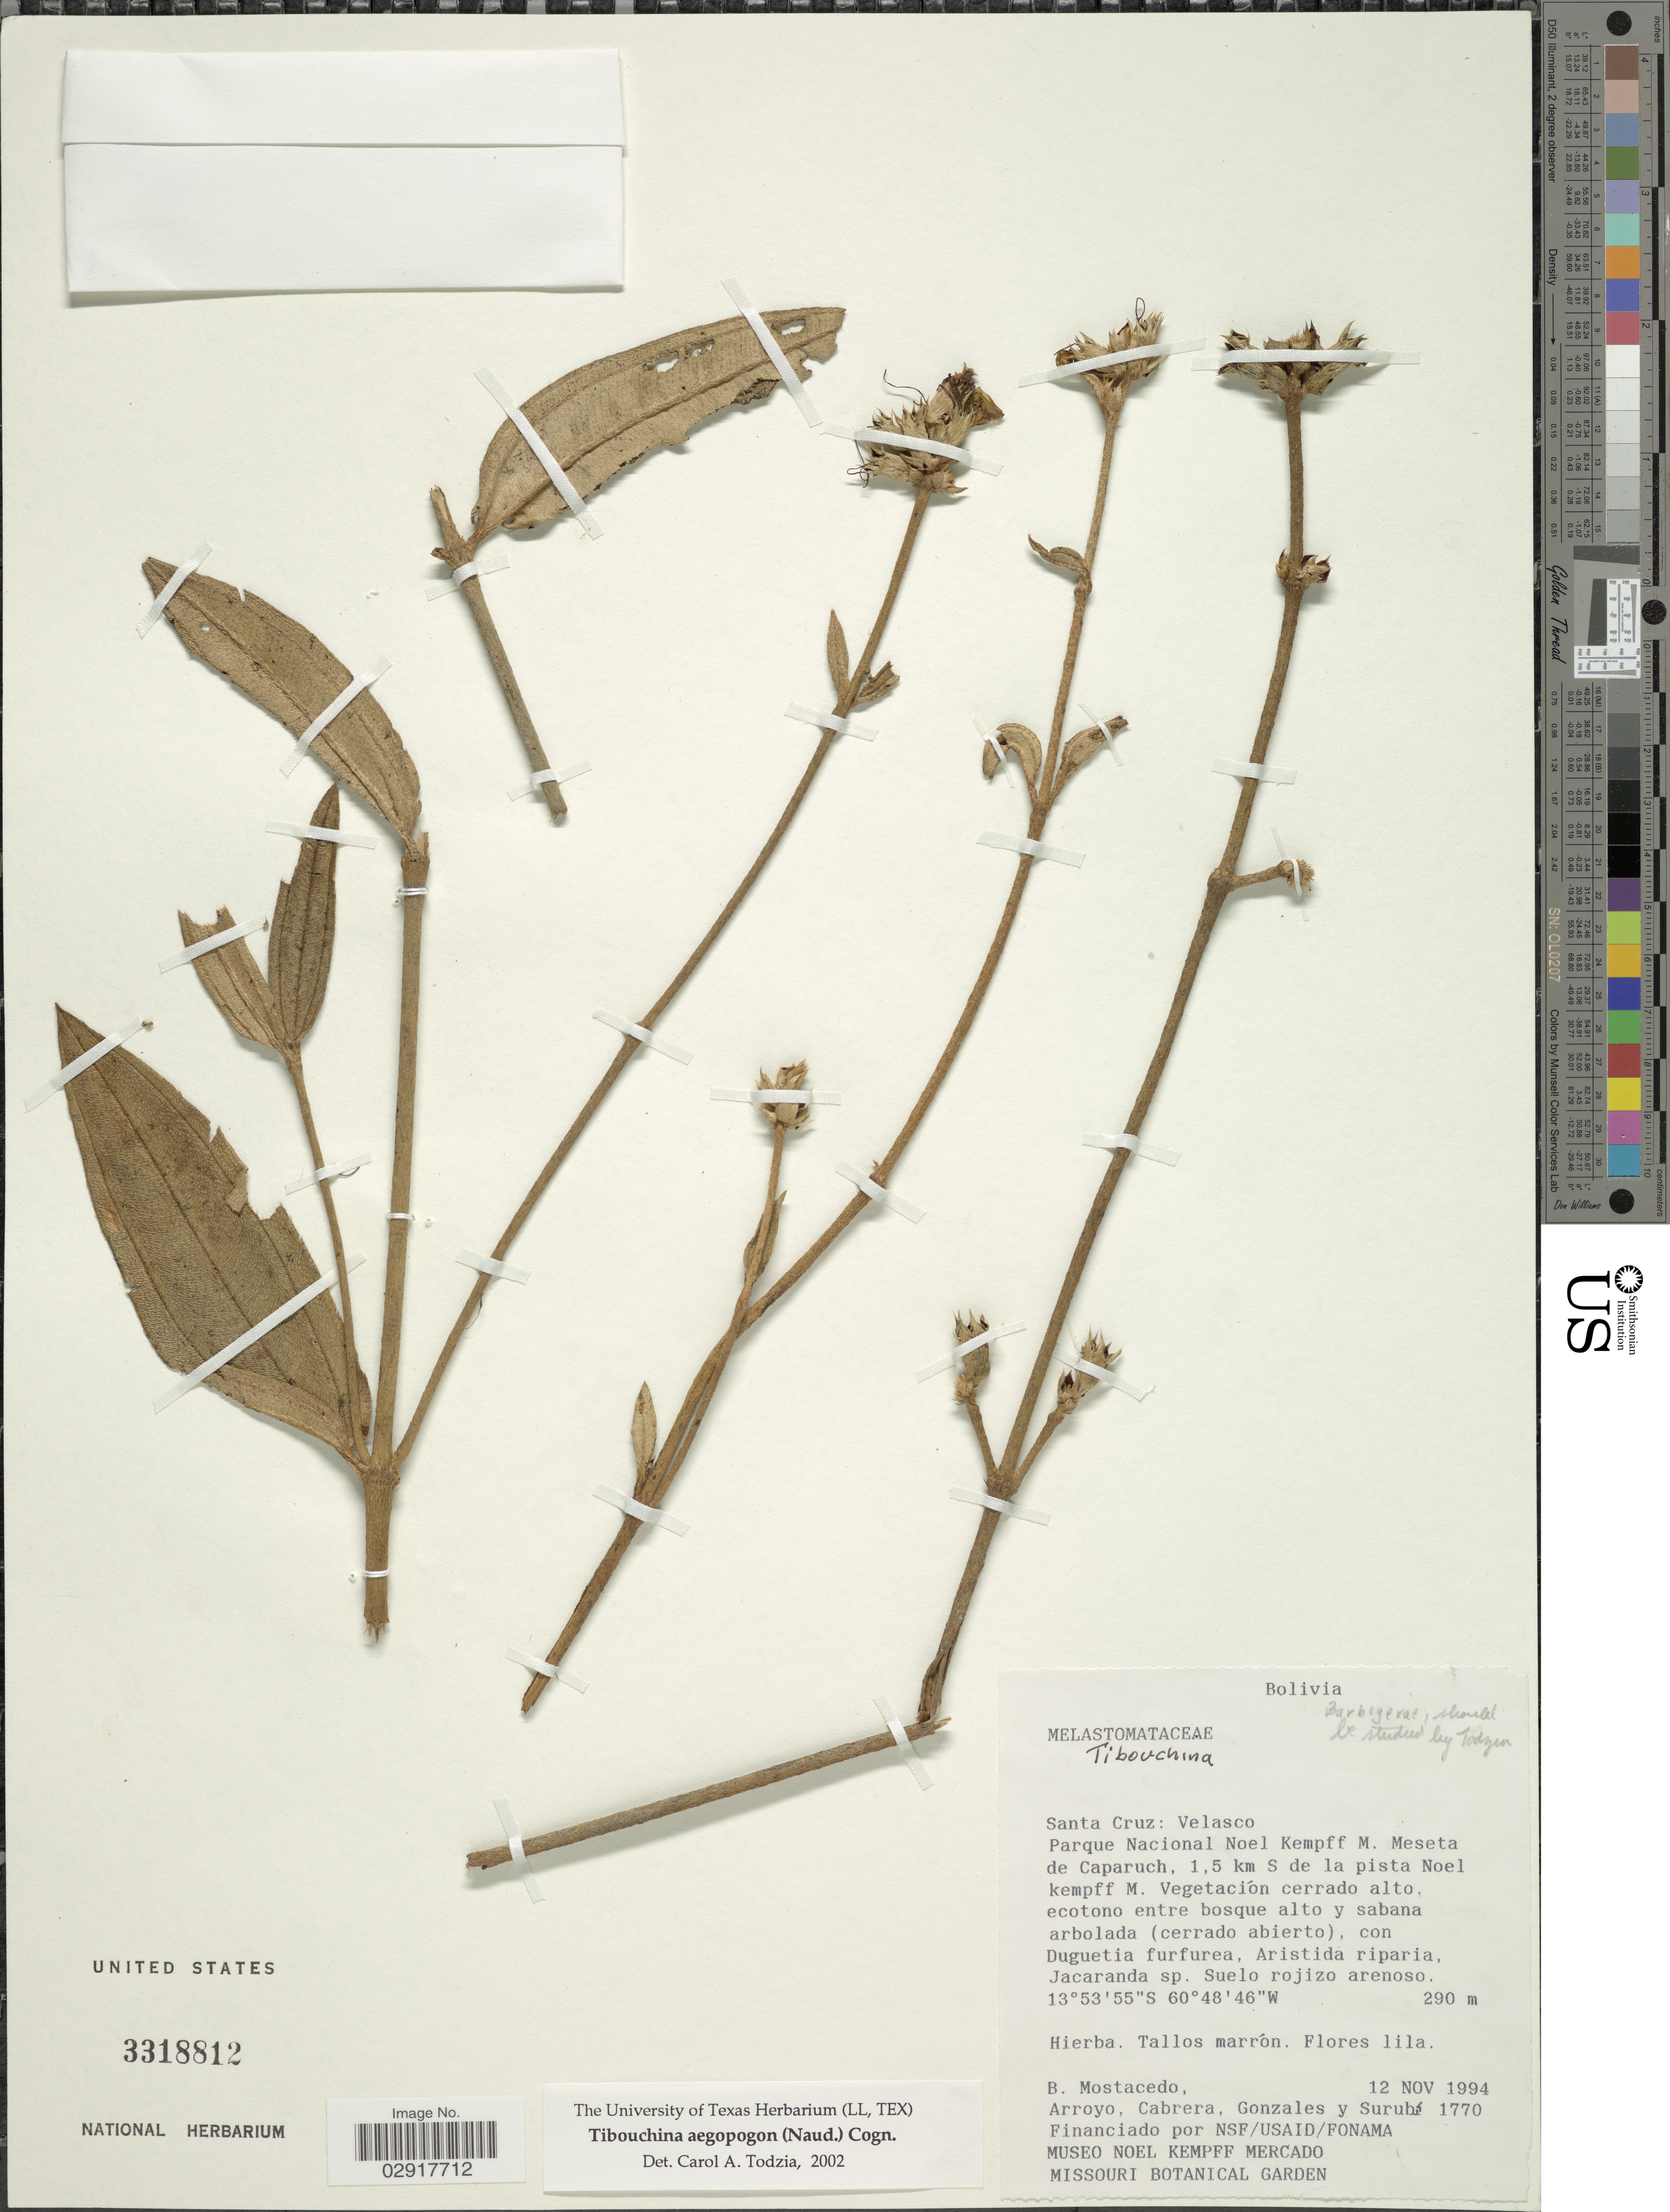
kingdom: Plantae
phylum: Tracheophyta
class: Magnoliopsida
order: Myrtales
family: Melastomataceae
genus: Tibouchina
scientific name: Tibouchina aegopogon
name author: Cogn.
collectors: B. Mostacedo, Arroyo, --, Gonzales, -- & Surubi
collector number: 1770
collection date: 1994-11-12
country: Bolivia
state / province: Santa Cruz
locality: Velasco. Parque Nacional Noel Kempff M. Meseta de Caparuch, 1,5 km S de la pista Noel kempff M.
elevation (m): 290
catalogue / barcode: US 3318812